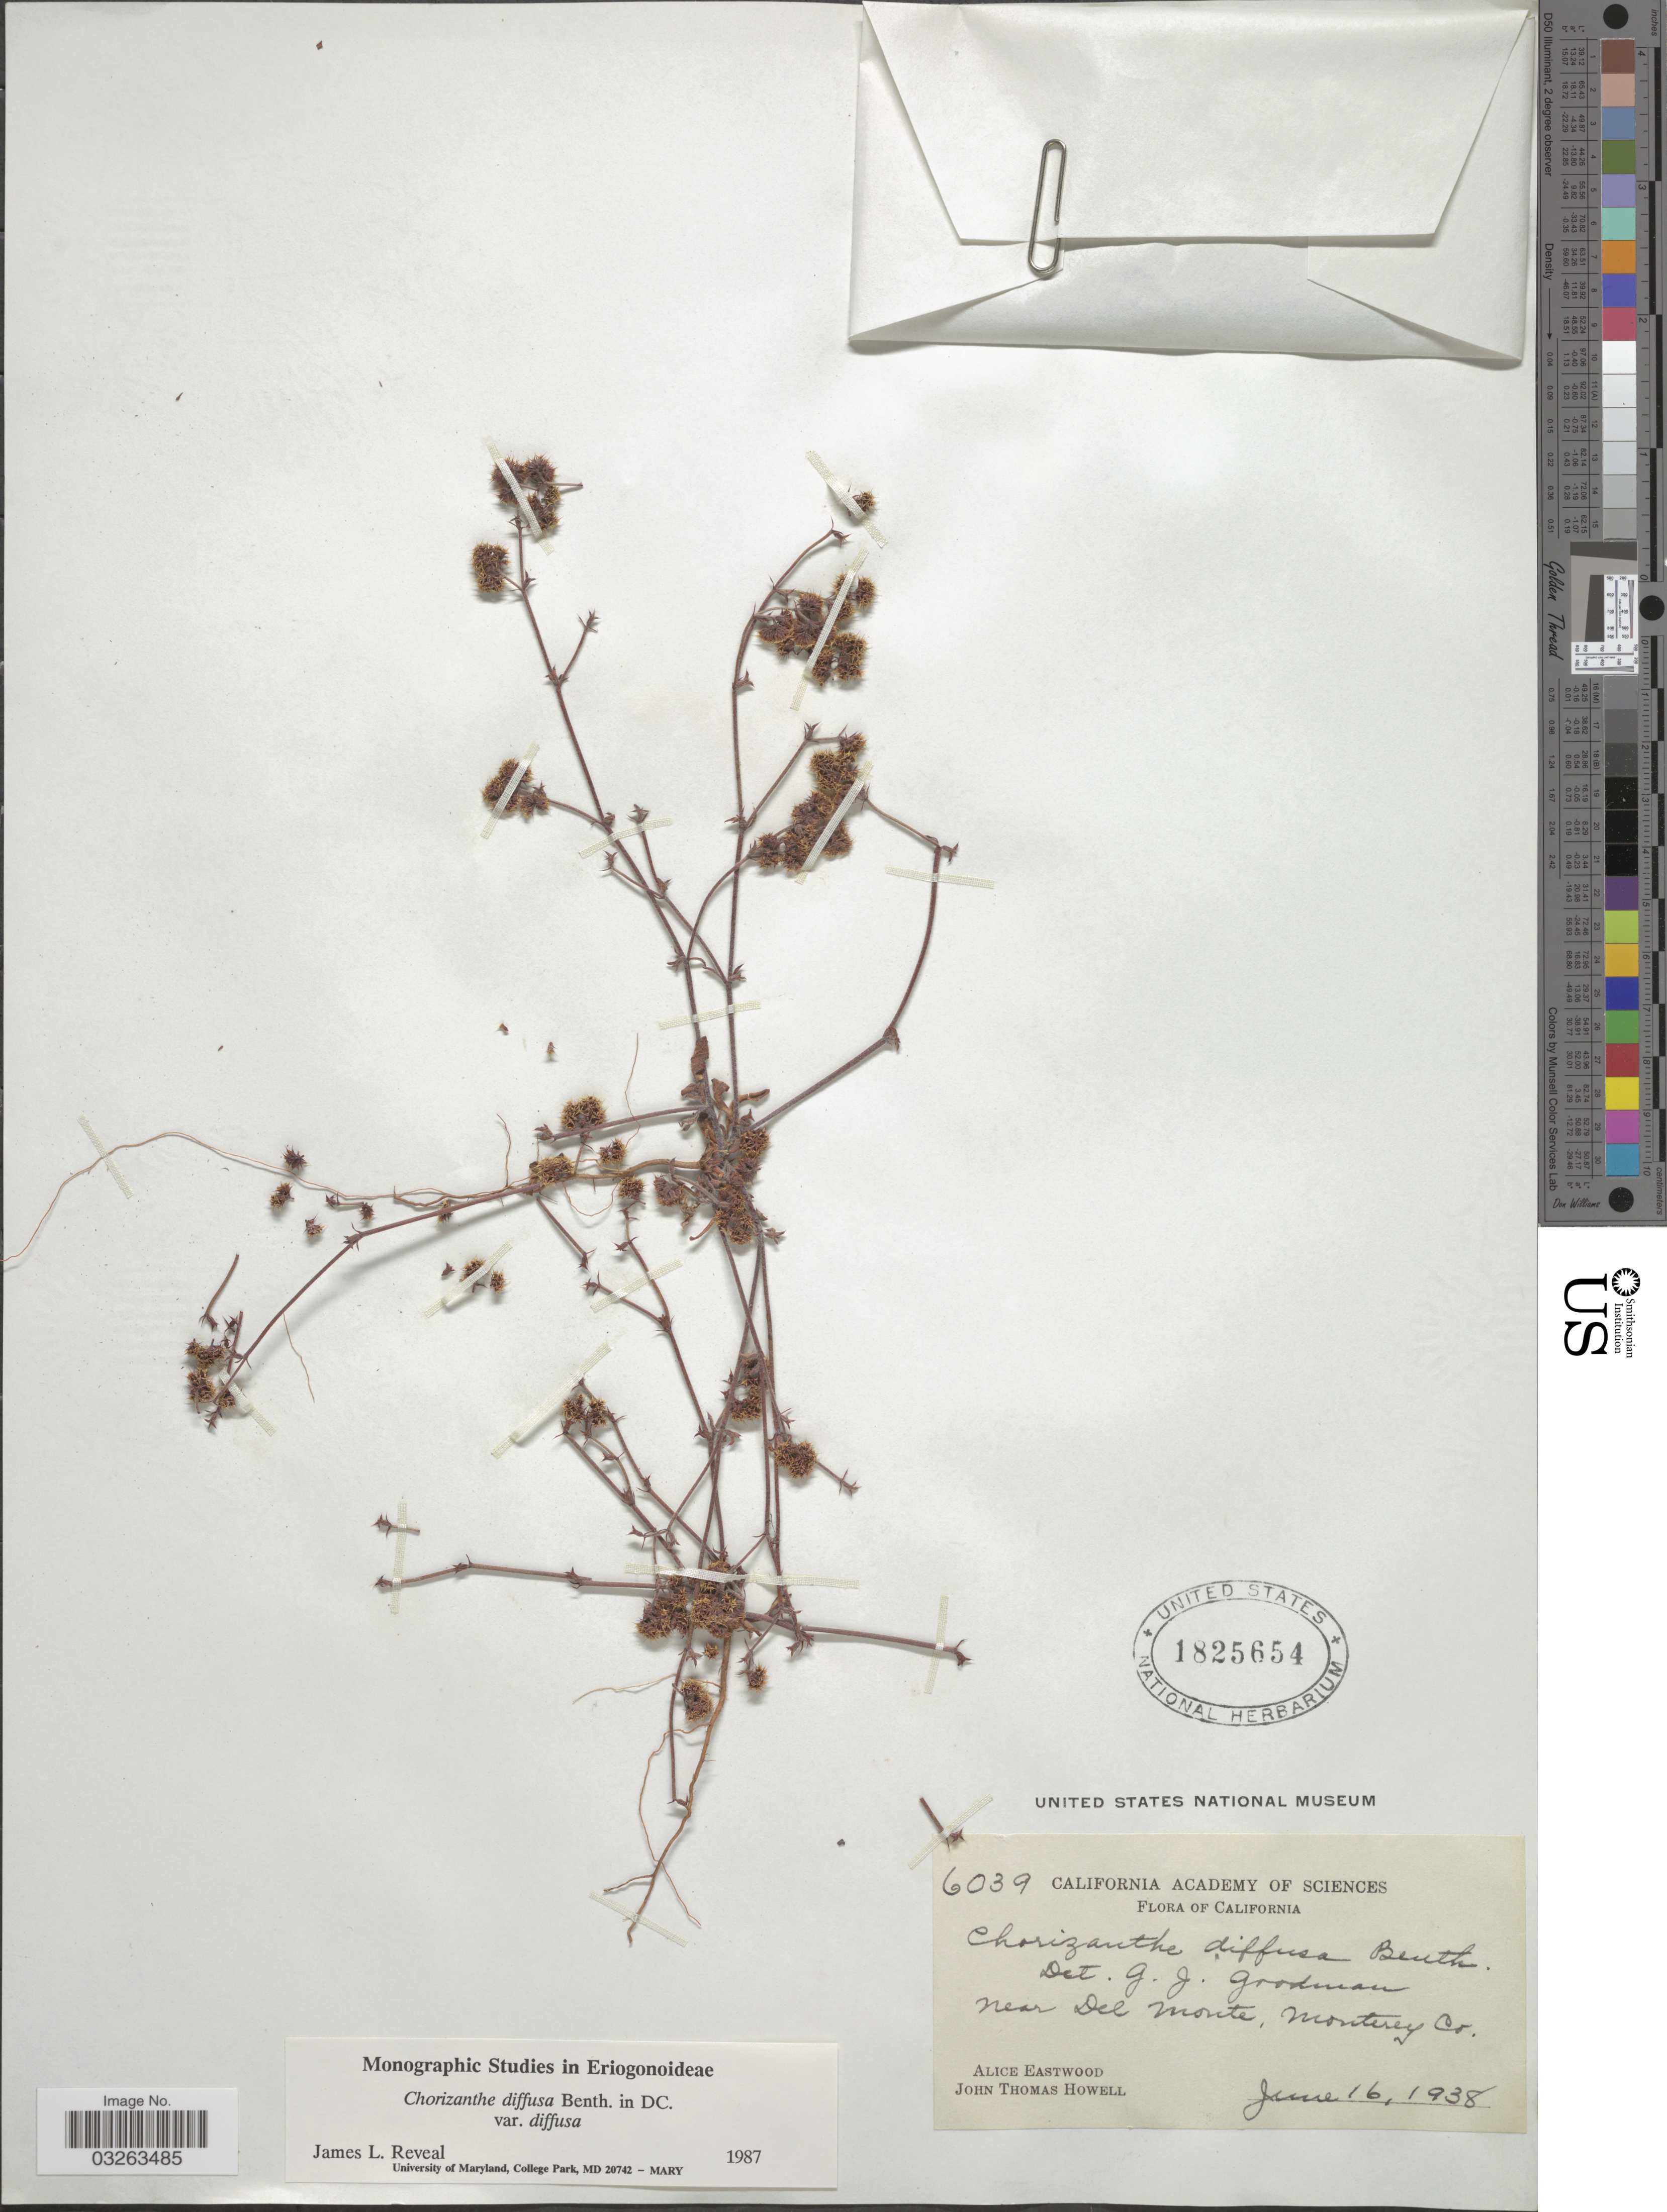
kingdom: Plantae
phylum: Tracheophyta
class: Magnoliopsida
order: Caryophyllales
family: Polygonaceae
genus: Chorizanthe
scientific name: Chorizanthe diffusa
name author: Benth.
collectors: A. Eastwood & J. T. Howell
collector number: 6039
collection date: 1938-06-16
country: United States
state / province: California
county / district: Monterey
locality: Near Del Monte, Monterey Co.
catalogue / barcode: US 1825654